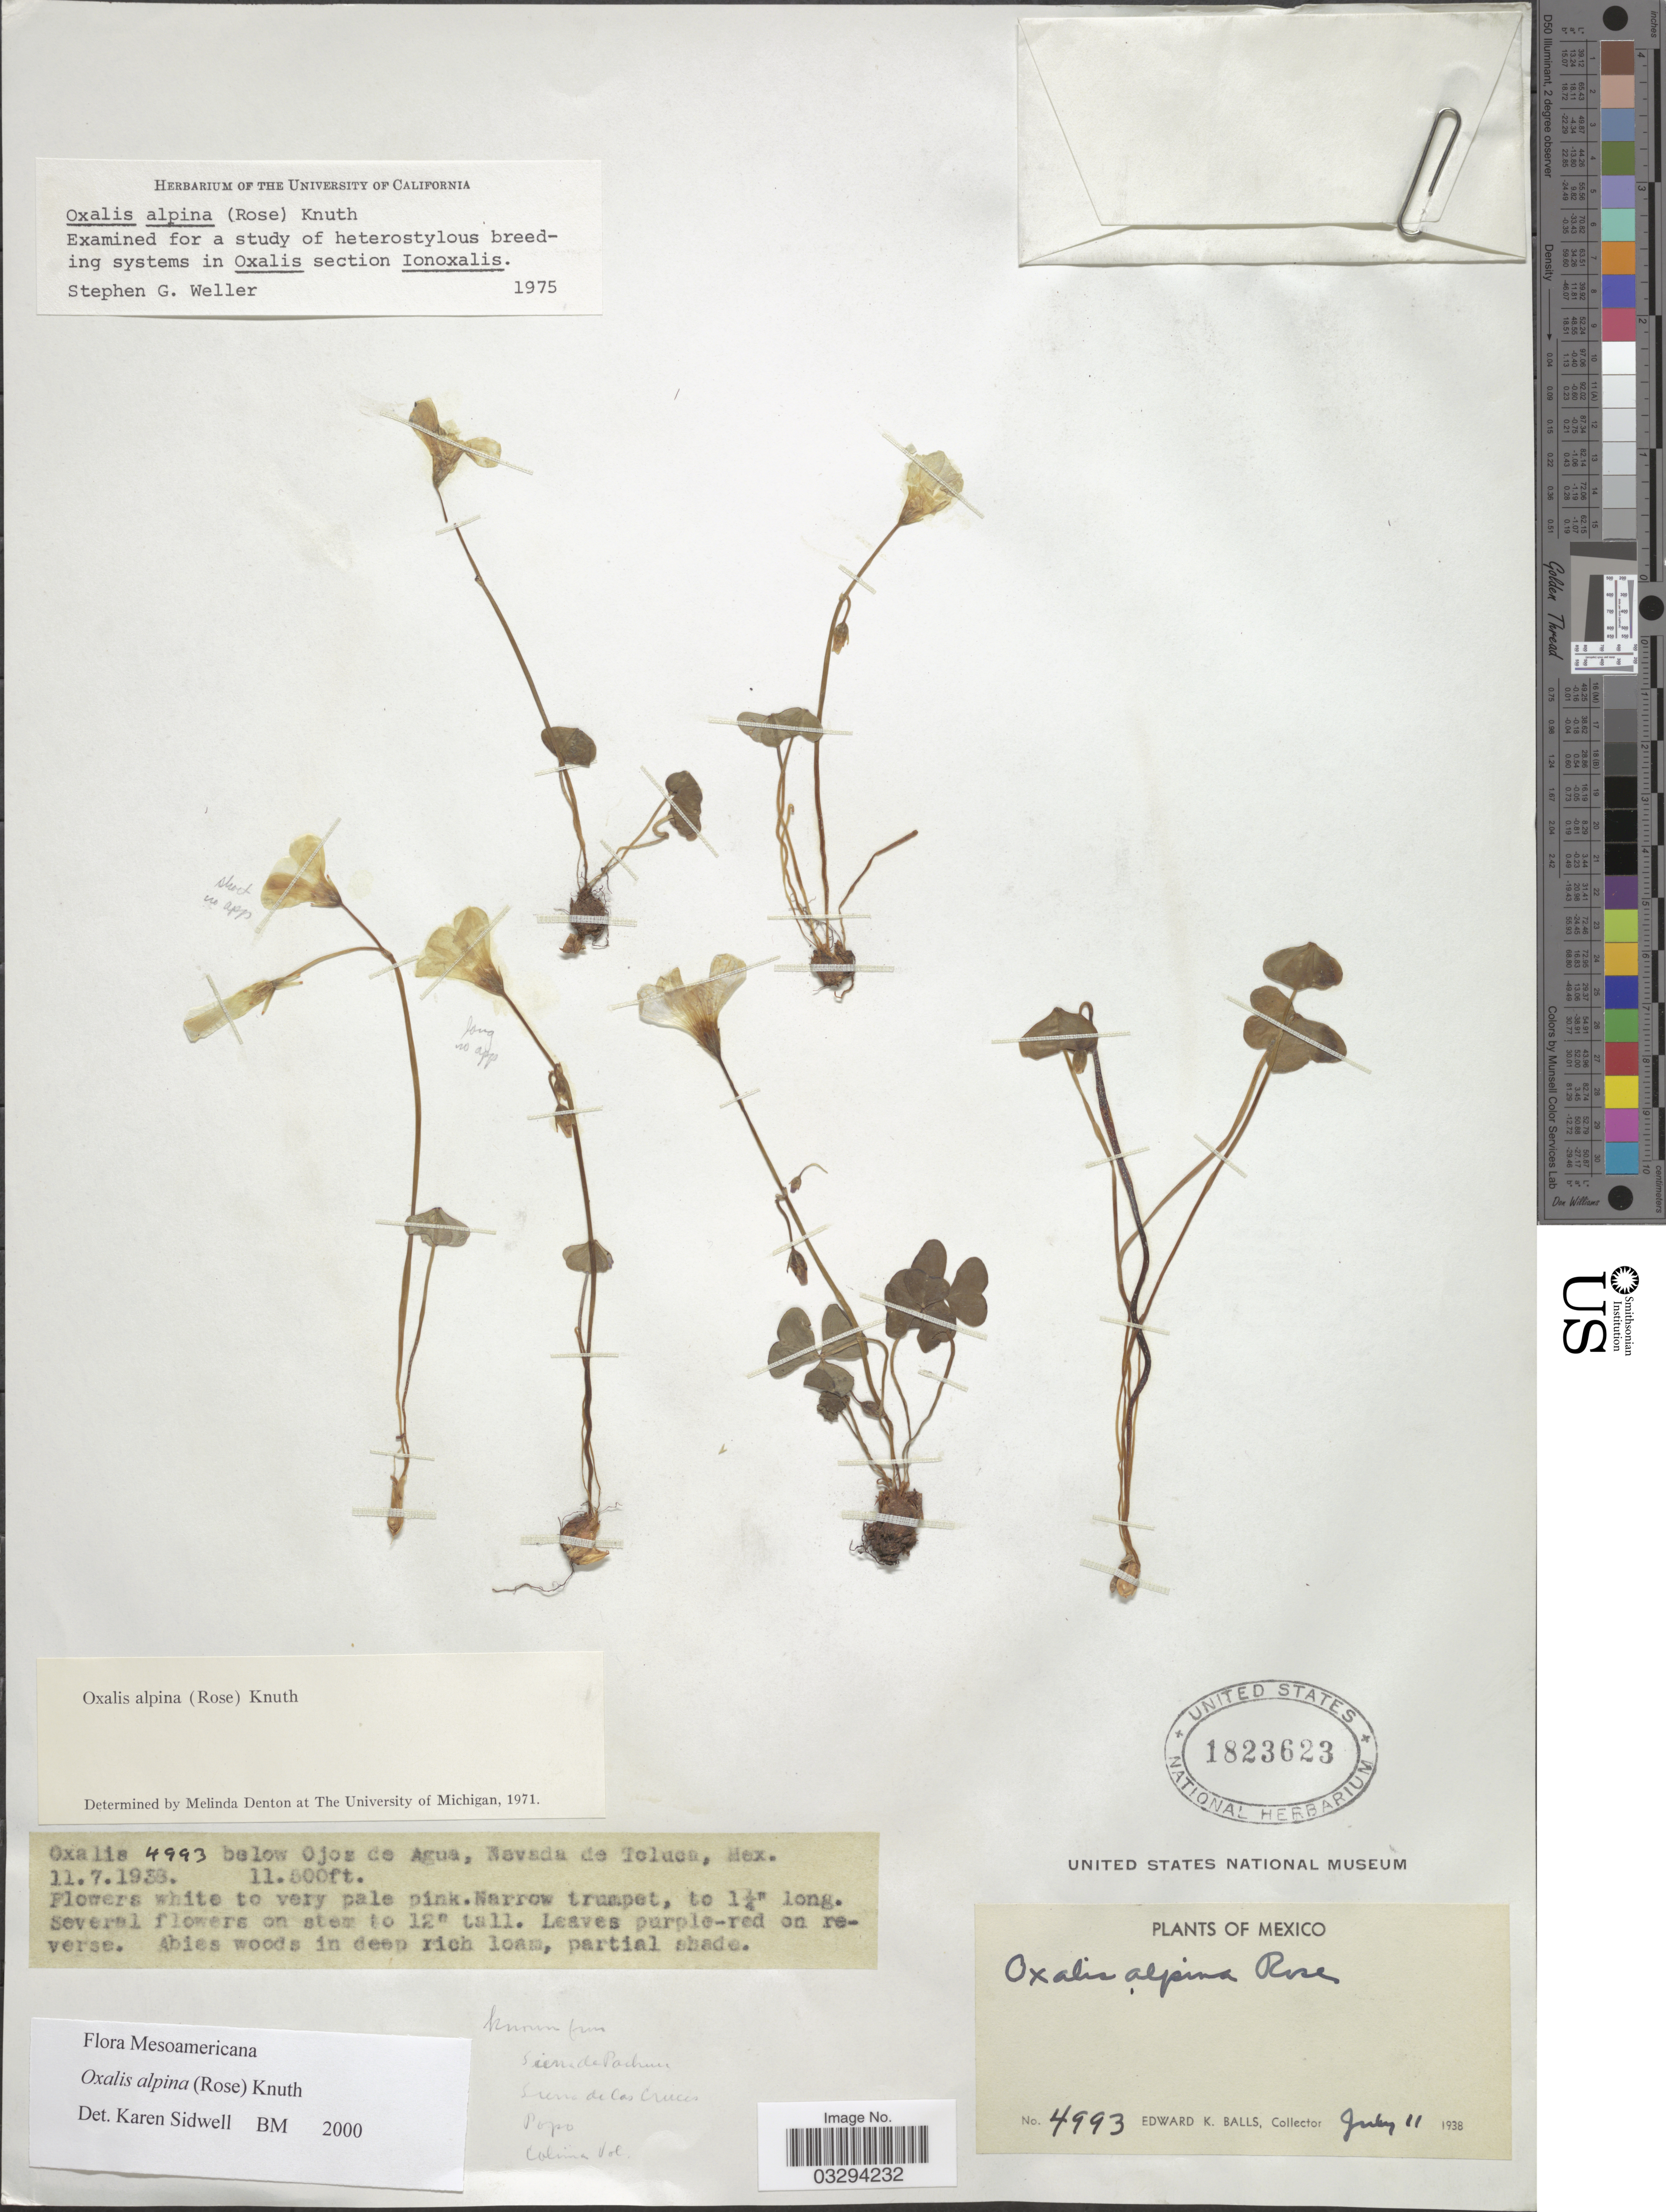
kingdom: Plantae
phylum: Tracheophyta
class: Magnoliopsida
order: Oxalidales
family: Oxalidaceae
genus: Oxalis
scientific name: Oxalis alpina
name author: (Rose) R. Knuth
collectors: E. K. Balls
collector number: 4993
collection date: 1938-07-11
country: Mexico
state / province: México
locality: Oxalis below Ojoz de Agua, Nevada de Toluca.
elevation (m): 3505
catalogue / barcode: US 1823623